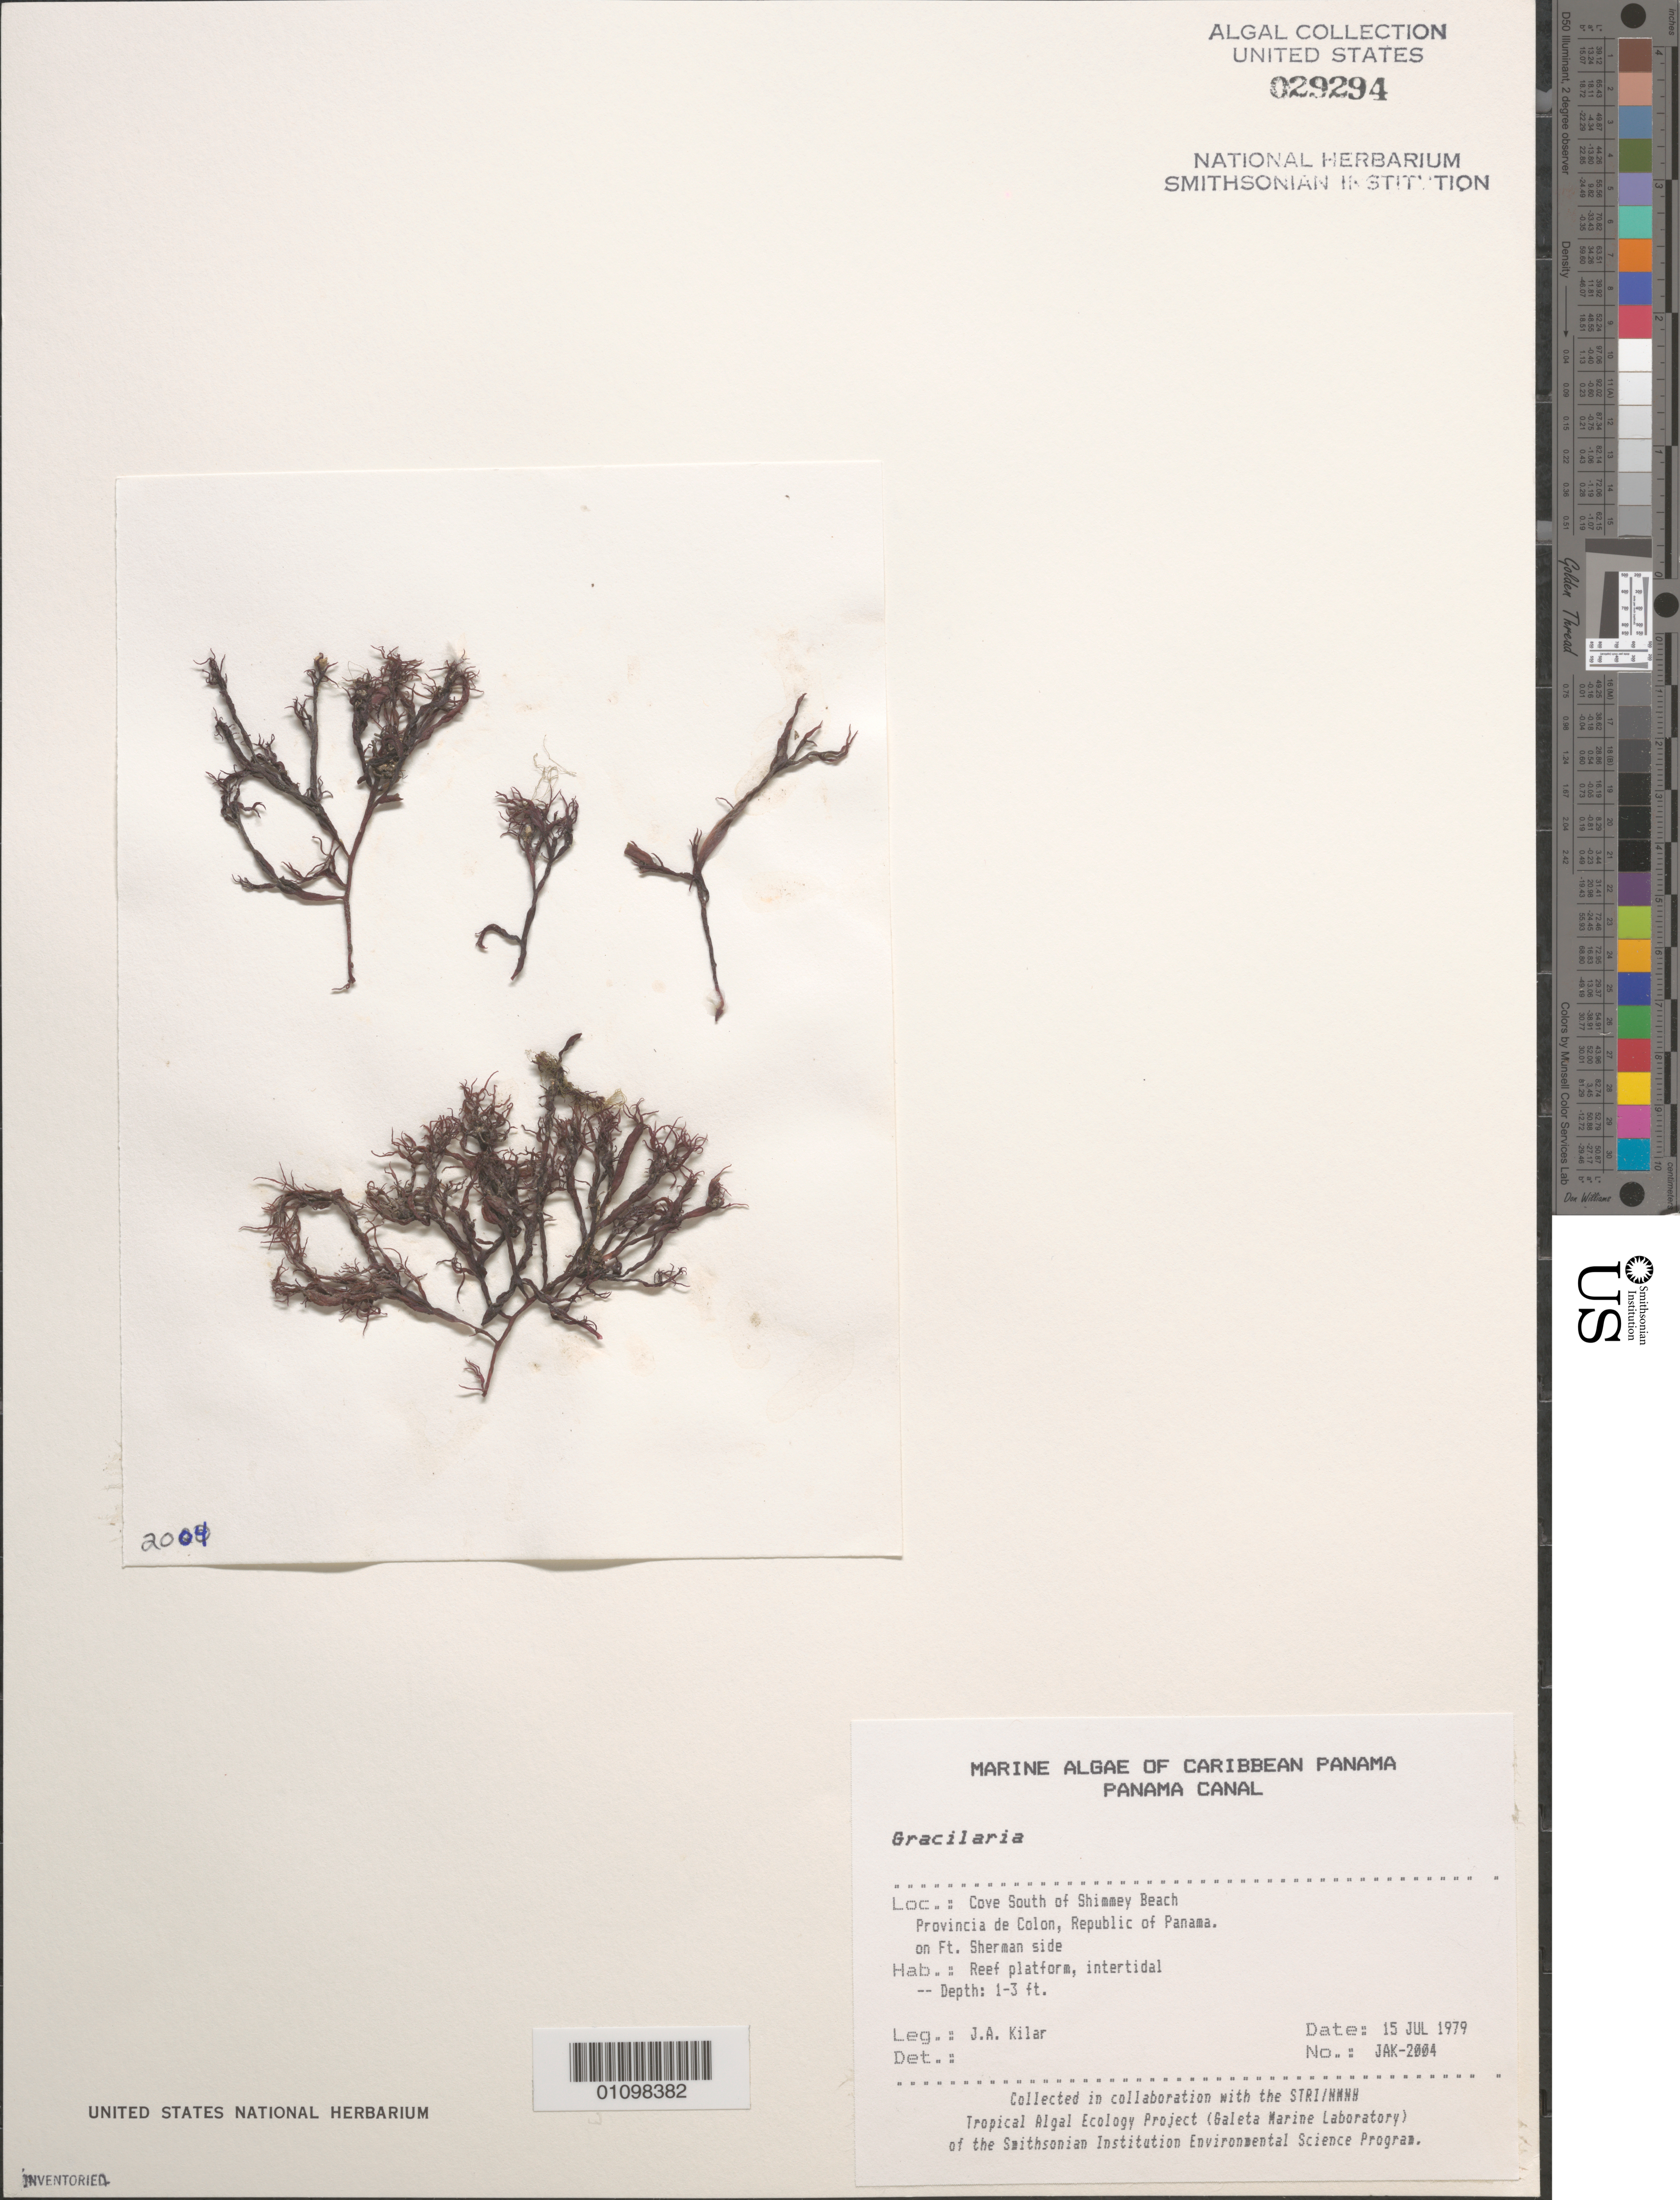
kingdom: Plantae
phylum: Rhodophyta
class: Florideophyceae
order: Gracilariales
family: Gracilariaceae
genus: Gracilaria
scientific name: Gracilaria sp.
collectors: J. A. Kilar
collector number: JAK-2004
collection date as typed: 15 Jul 1979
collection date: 1979-07-15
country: Panama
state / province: Colón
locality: Fort Sherman side of cove, south of Shimmey Beach, Panama Canal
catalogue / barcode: US 29294